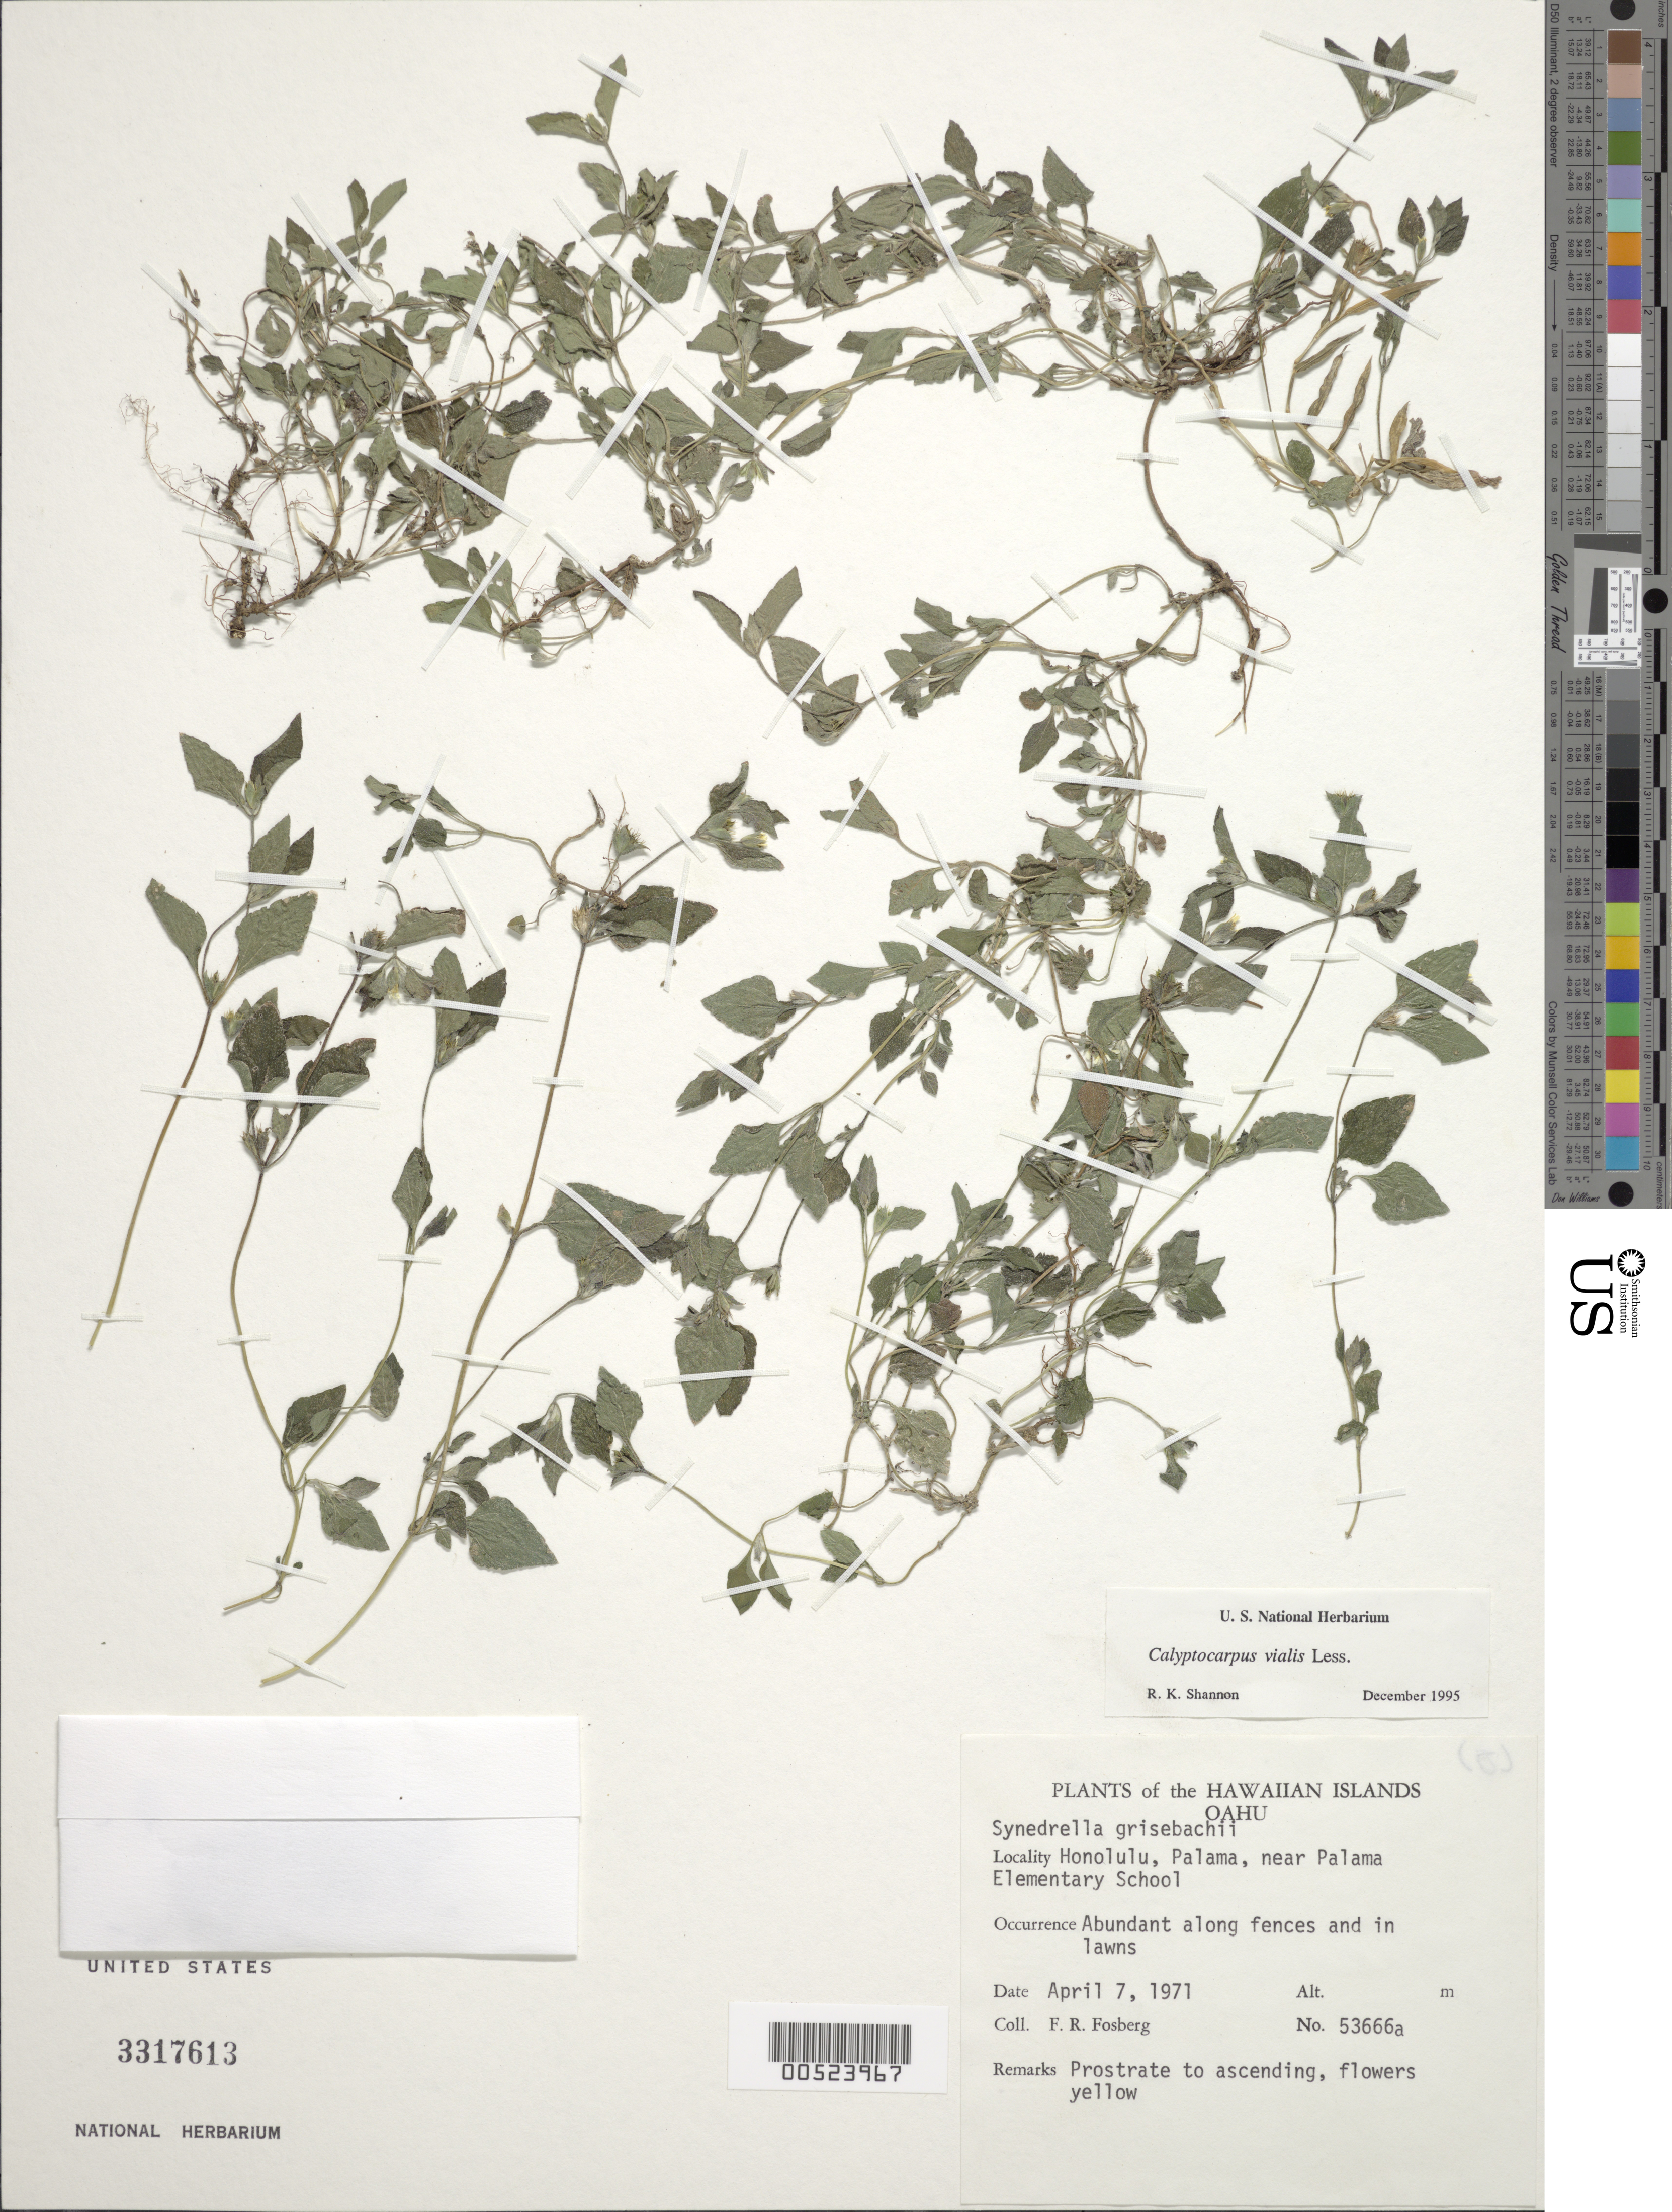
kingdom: Plantae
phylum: Tracheophyta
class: Magnoliopsida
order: Asterales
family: Asteraceae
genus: Calyptocarpus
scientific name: Calyptocarpus vialis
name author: Less.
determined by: Shannon, R. K., (UNITED STATES)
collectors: F. R. Fosberg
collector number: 53666a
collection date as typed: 7 Apr 1971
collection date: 1971-04-07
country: United States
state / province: Hawaii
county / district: Honolulu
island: Oahu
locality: Honolulu, Palama, near Palama Elementary School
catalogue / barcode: US 3317613